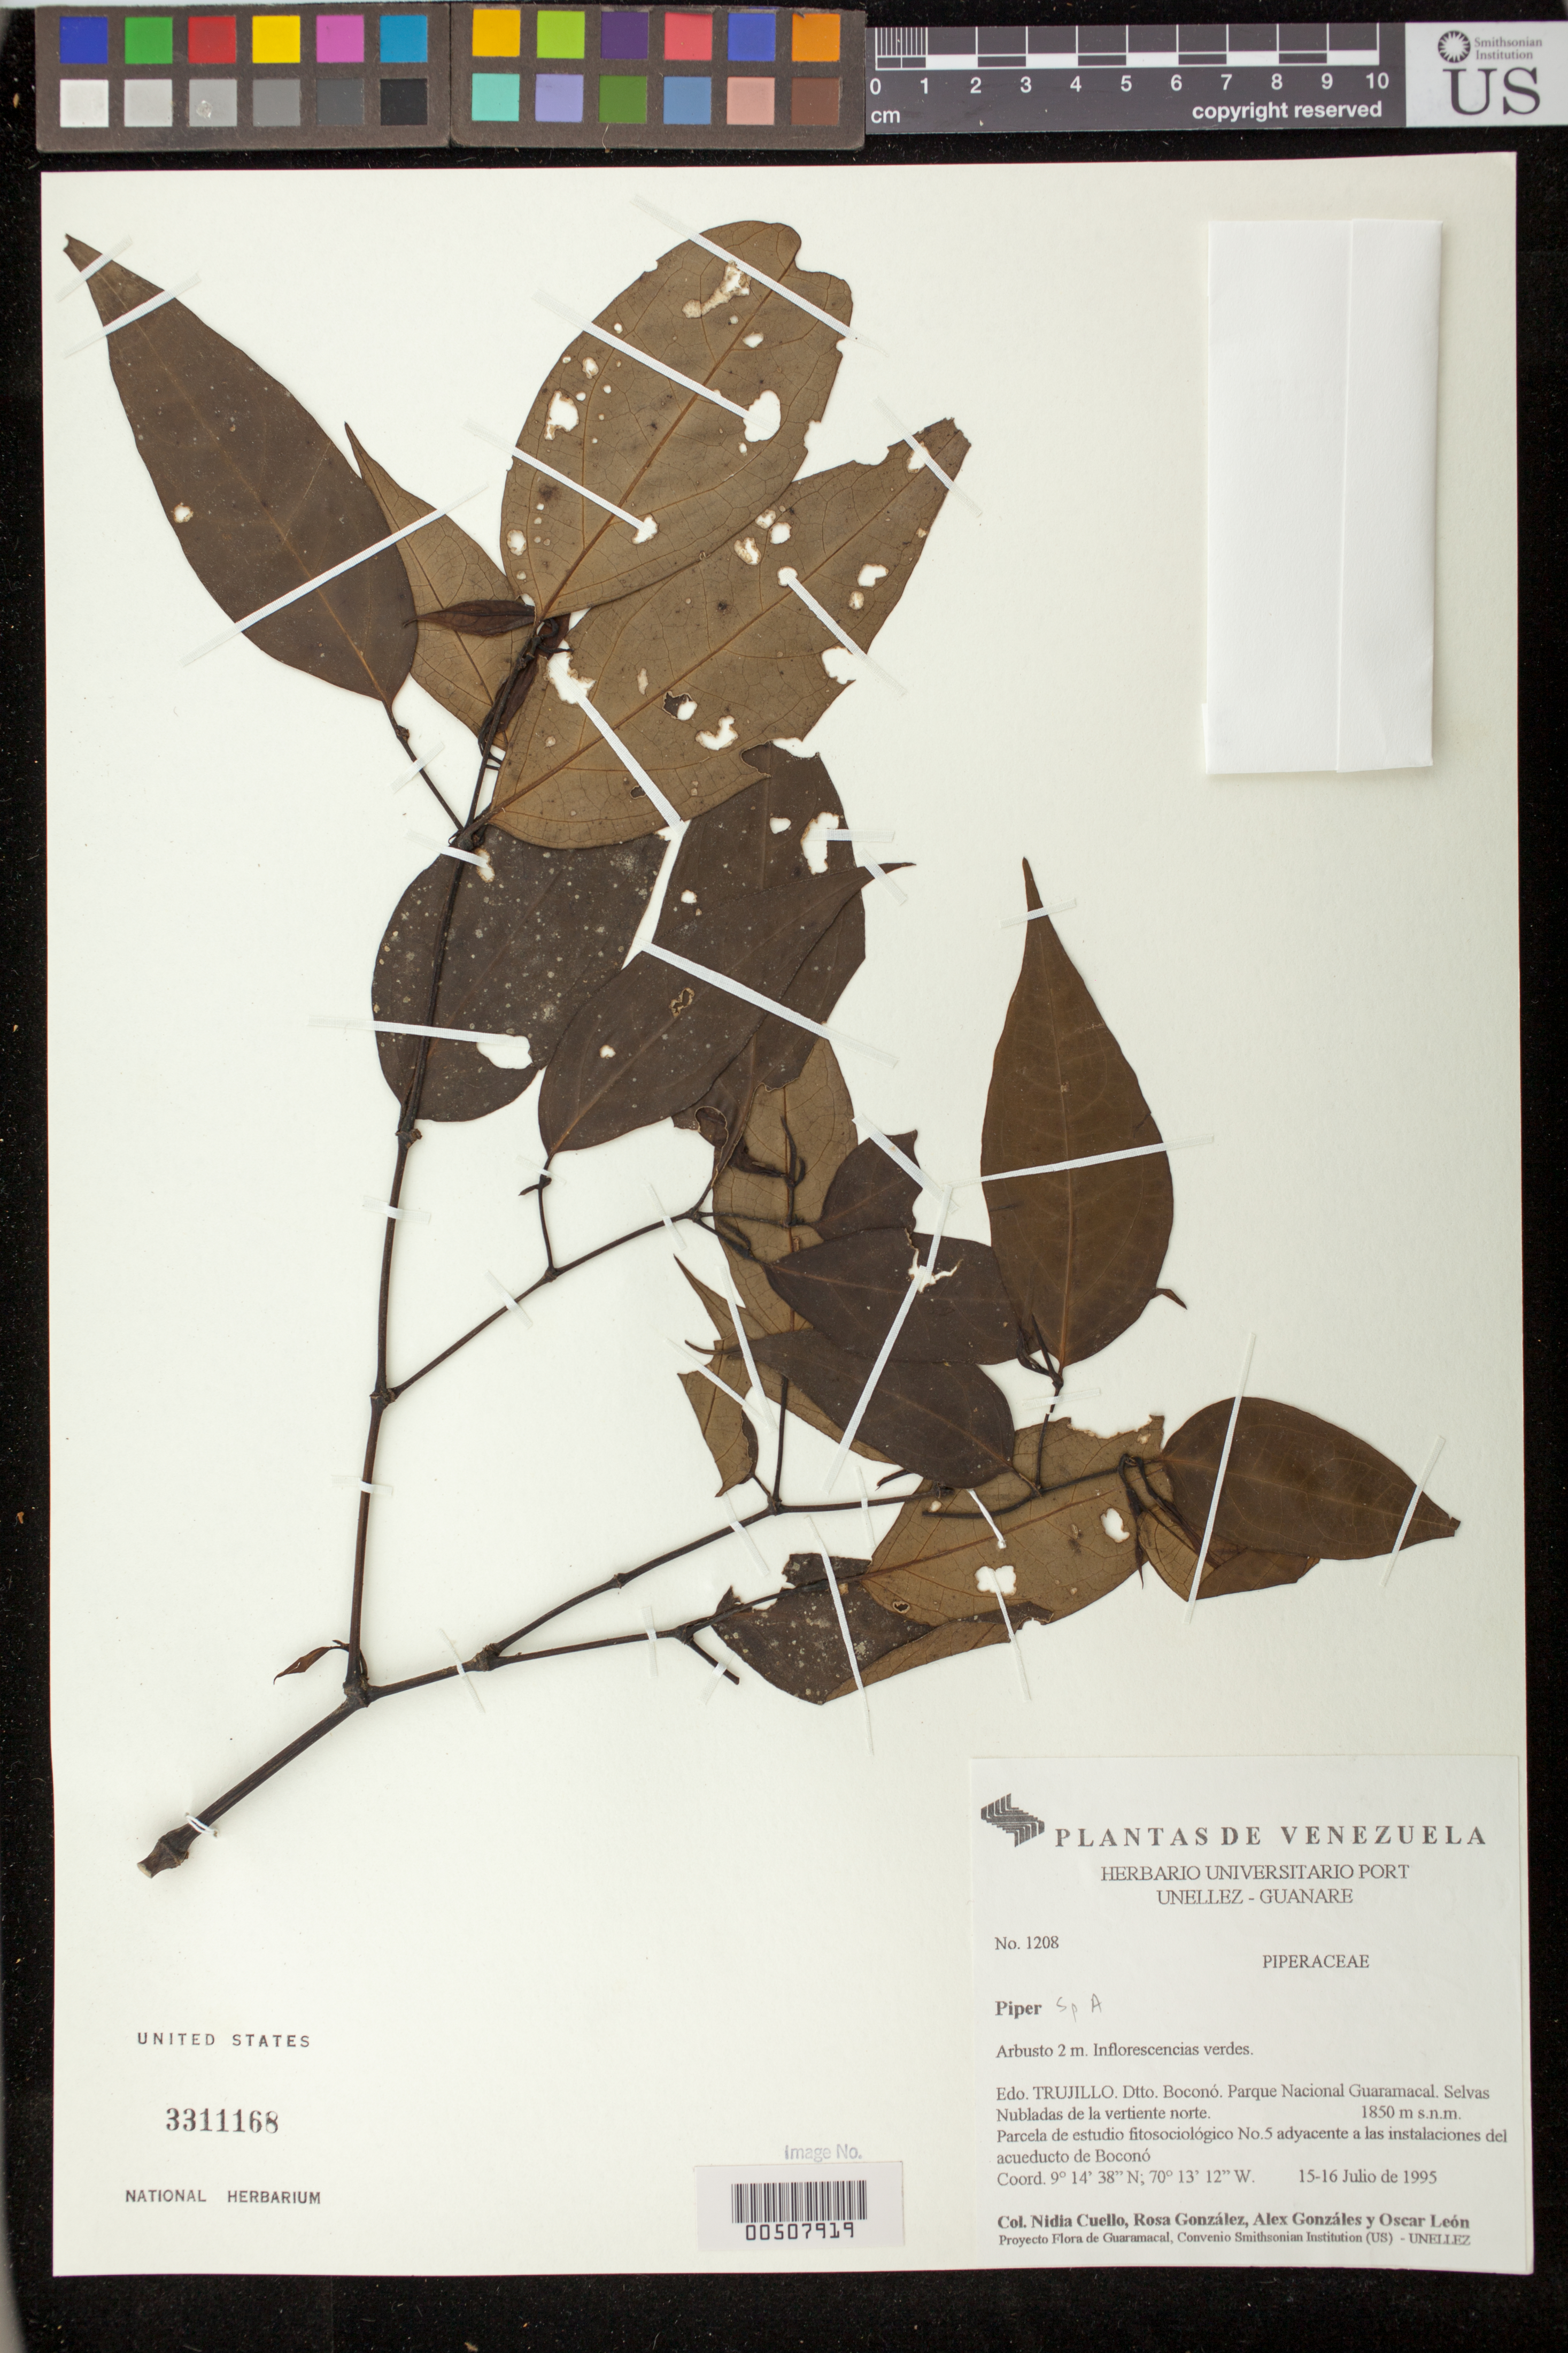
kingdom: Plantae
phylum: Tracheophyta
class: Magnoliopsida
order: Piperales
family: Piperaceae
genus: Piper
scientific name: Piper sotobosquense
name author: S.M. Niño & Dorr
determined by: Niño, S. M.; Dorr, L. J.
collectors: N. L. Cuello, R. González, A. Gonzáles & O. León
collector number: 1208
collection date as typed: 15 Jul 1995 to 16 Jul 1995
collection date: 1995-07-15/1995-07-16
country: Venezuela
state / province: Trujillo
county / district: Boconó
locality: Parque Nacional Guaramacal. Vertiente N. Adyacente a las instalaciones del acueducto de Boconó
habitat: Selvas Nubladas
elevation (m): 1850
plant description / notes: HUA, PORT, US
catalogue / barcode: US 3311168